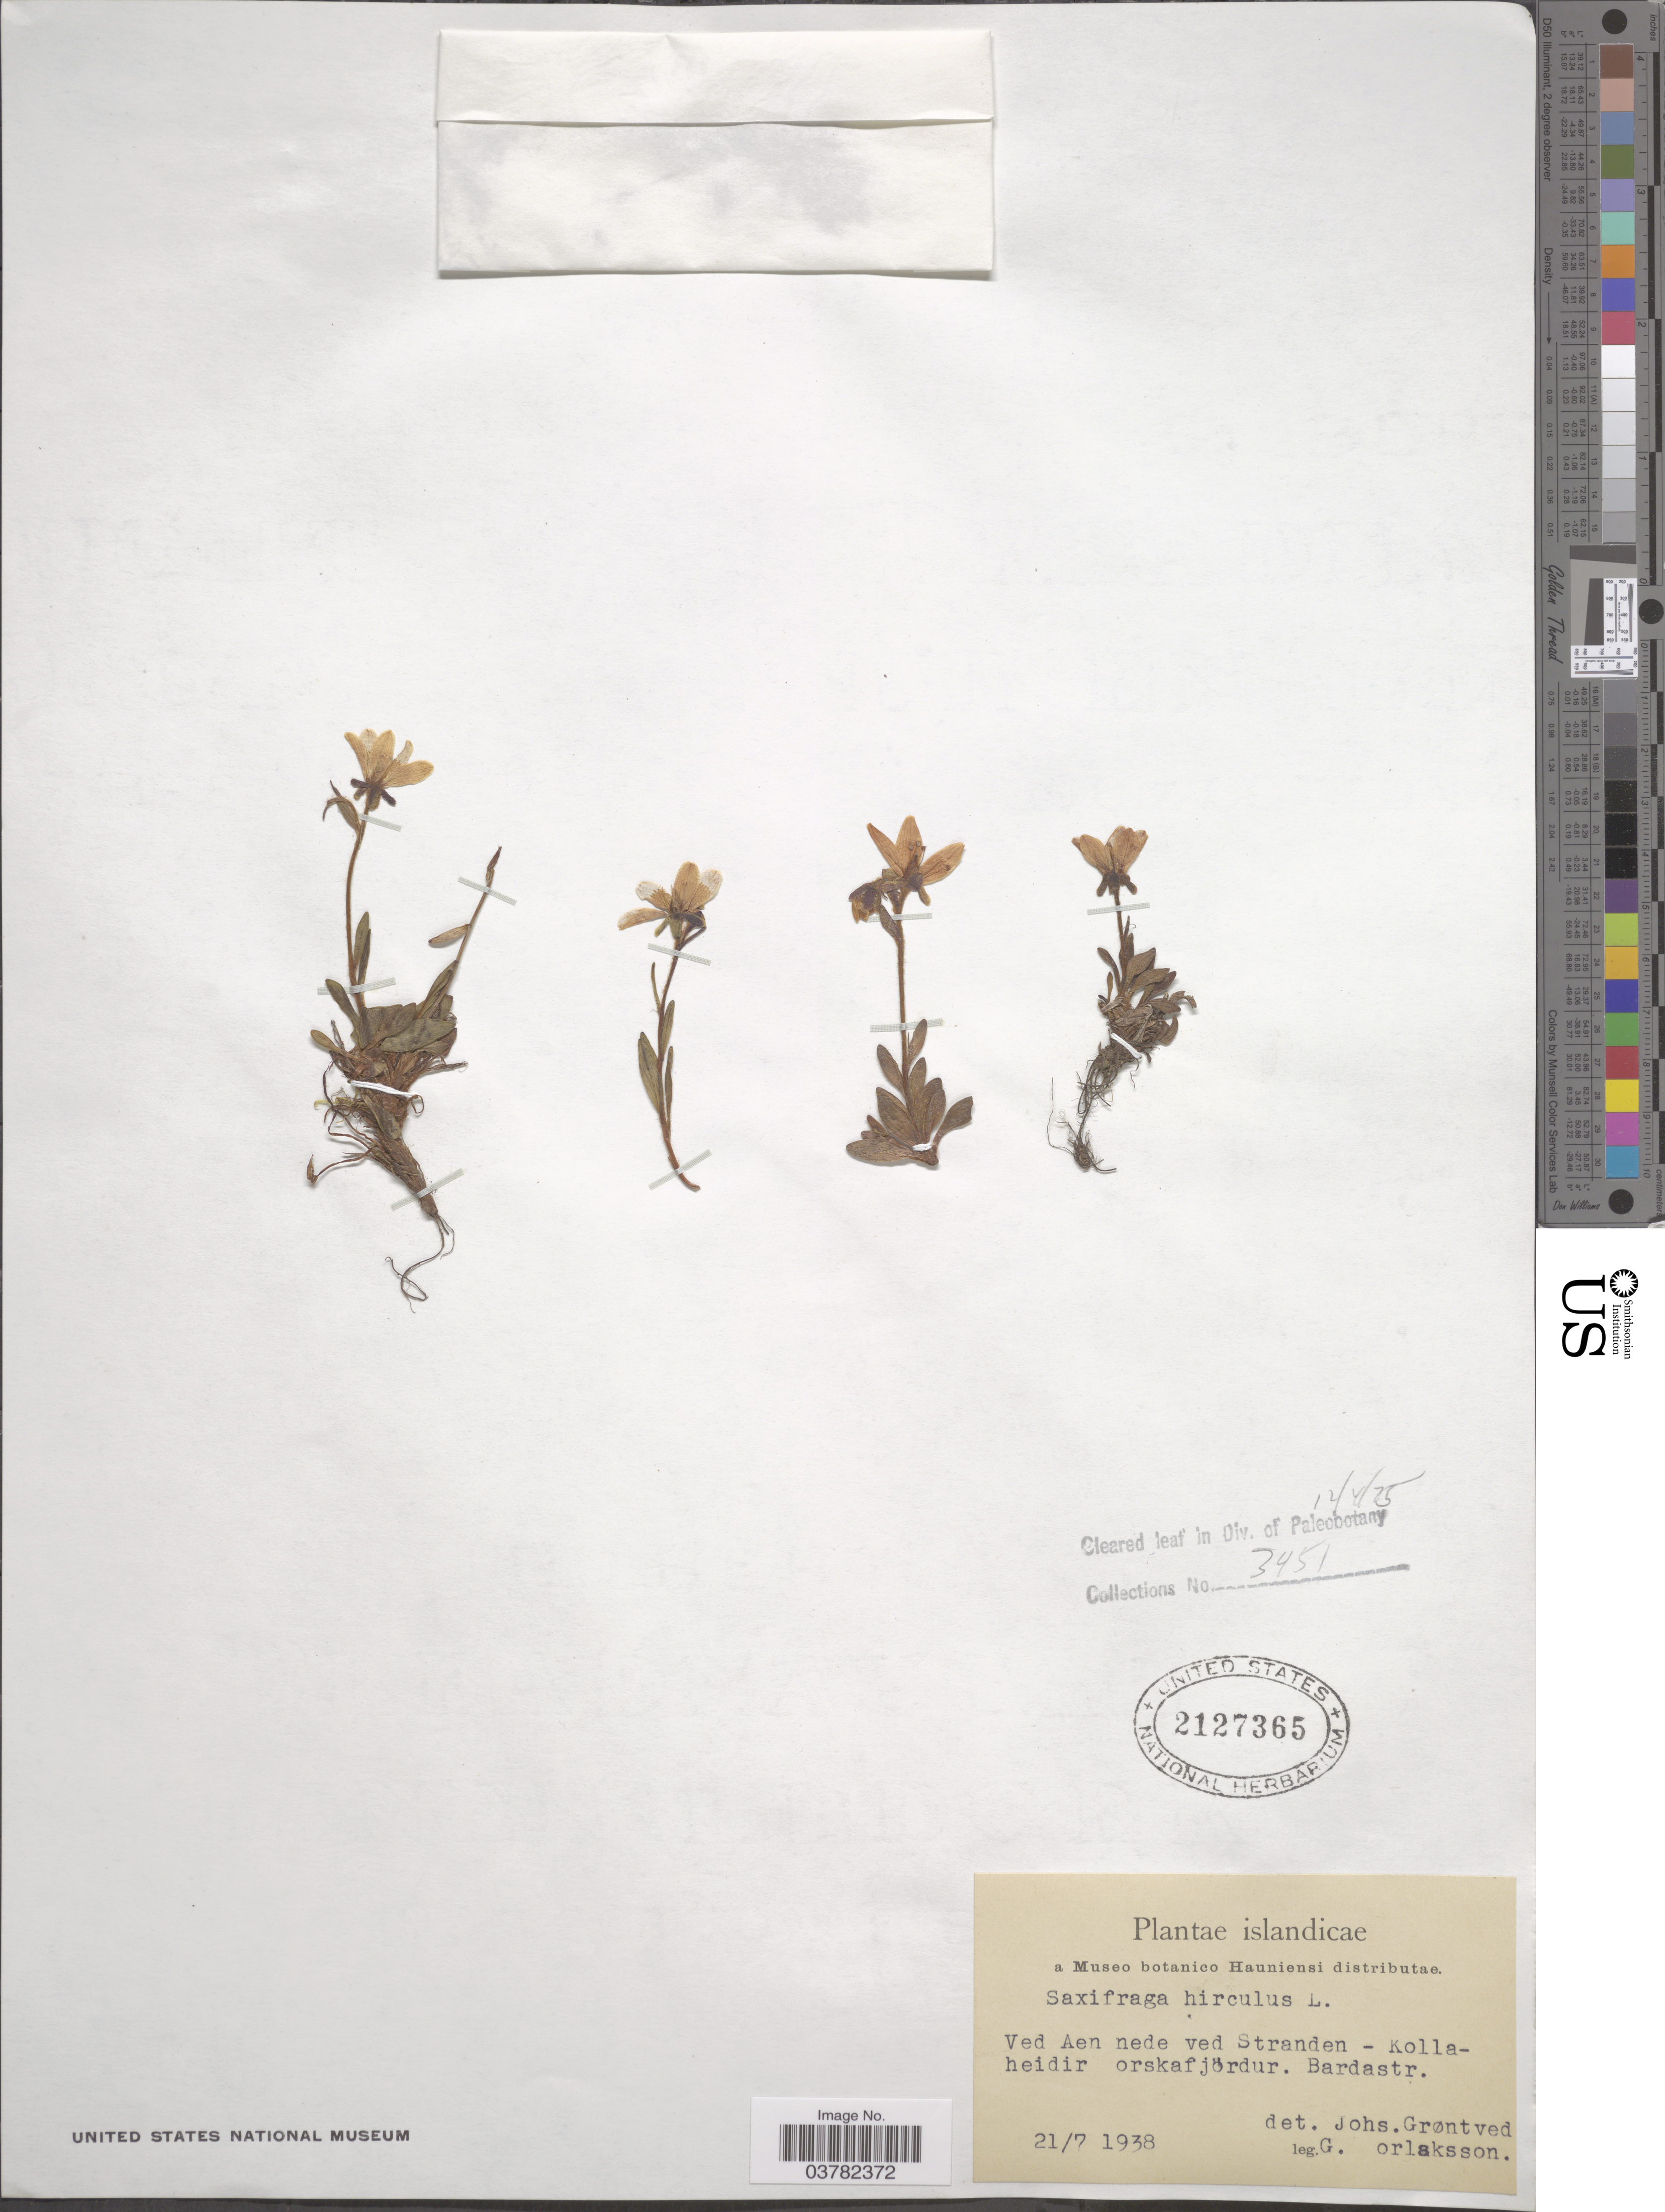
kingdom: Plantae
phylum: Tracheophyta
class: Magnoliopsida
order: Saxifragales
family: Saxifragaceae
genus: Saxifraga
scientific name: Saxifraga hirculus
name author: L.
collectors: G. Orlaksson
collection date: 1938-07-21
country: Iceland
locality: Islandicae. Ved Aen nede ved Stranden - Kollaheidir orskajördur. Bardastr.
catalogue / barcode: US 2127365